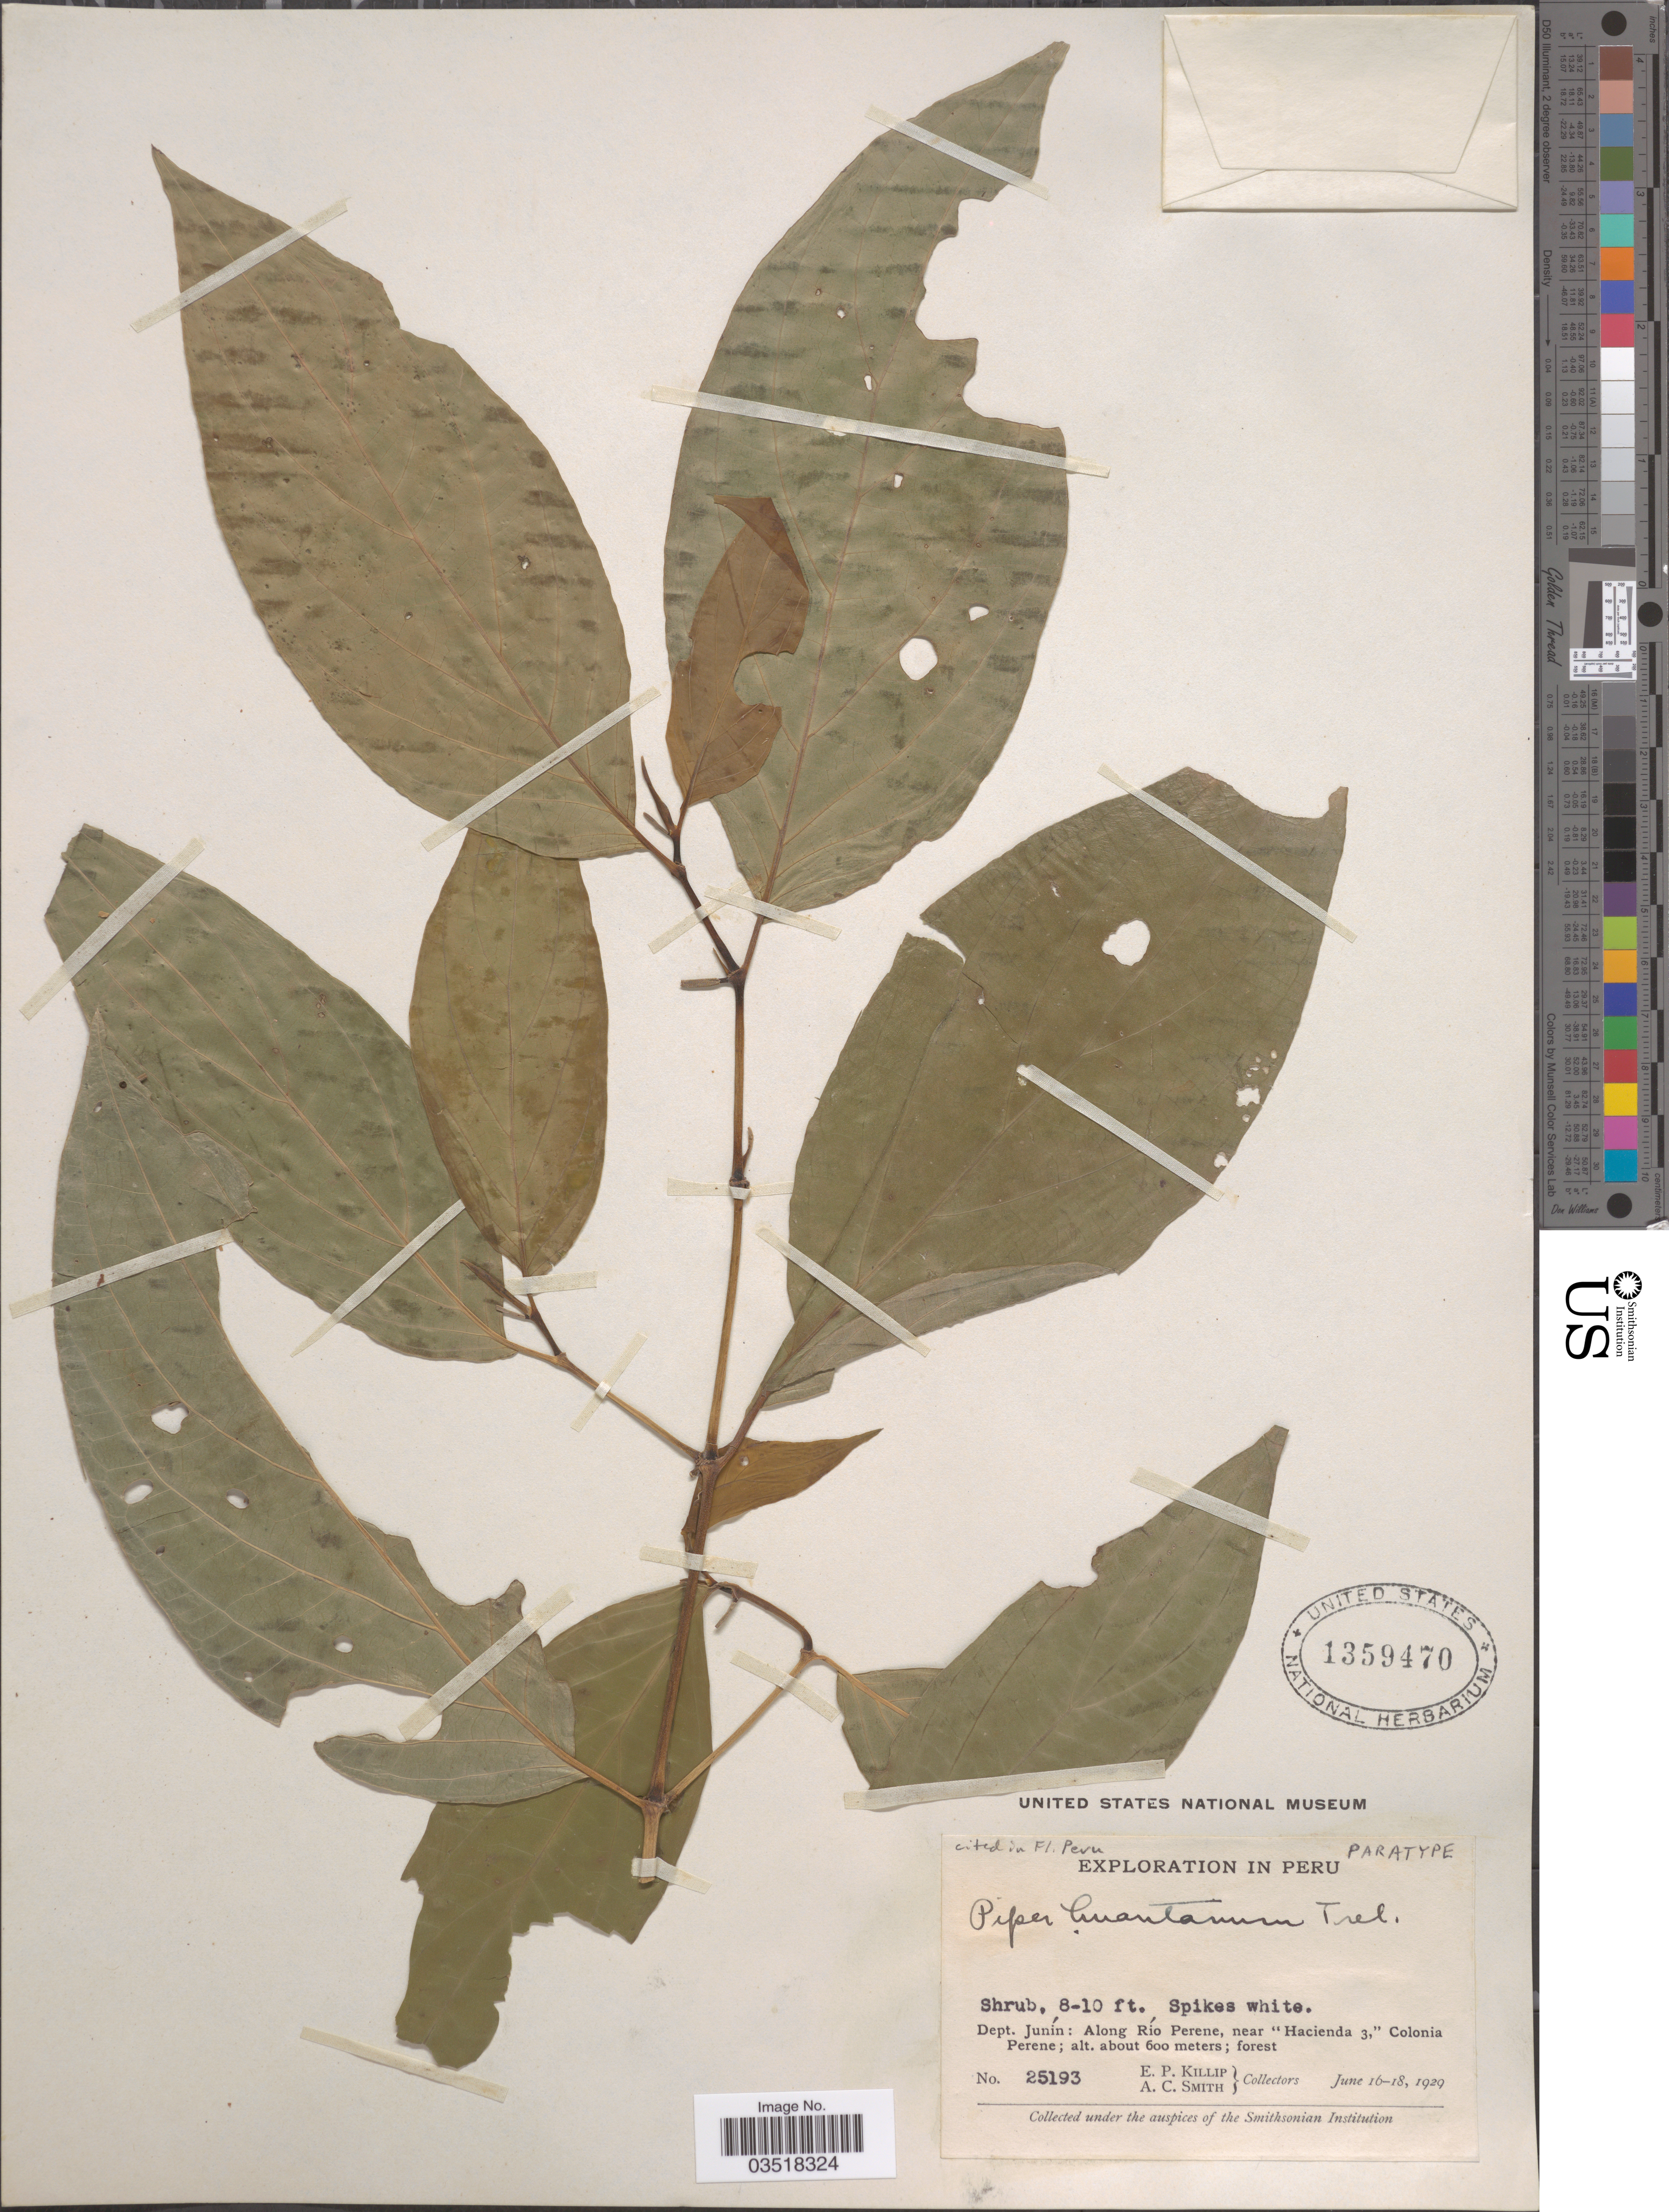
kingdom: Plantae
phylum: Tracheophyta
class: Magnoliopsida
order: Piperales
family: Piperaceae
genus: Piper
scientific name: Piper huantanum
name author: Trel. in J.F. Macbr.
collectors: E. P. Killip & A. C. Smith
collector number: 25193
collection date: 1929-06-16/1929-06-18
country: Peru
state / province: Junín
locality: Dept. Junín: Along Río Perene, near "Hacienda 3," Colonia Perene.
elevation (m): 600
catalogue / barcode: US 1359470